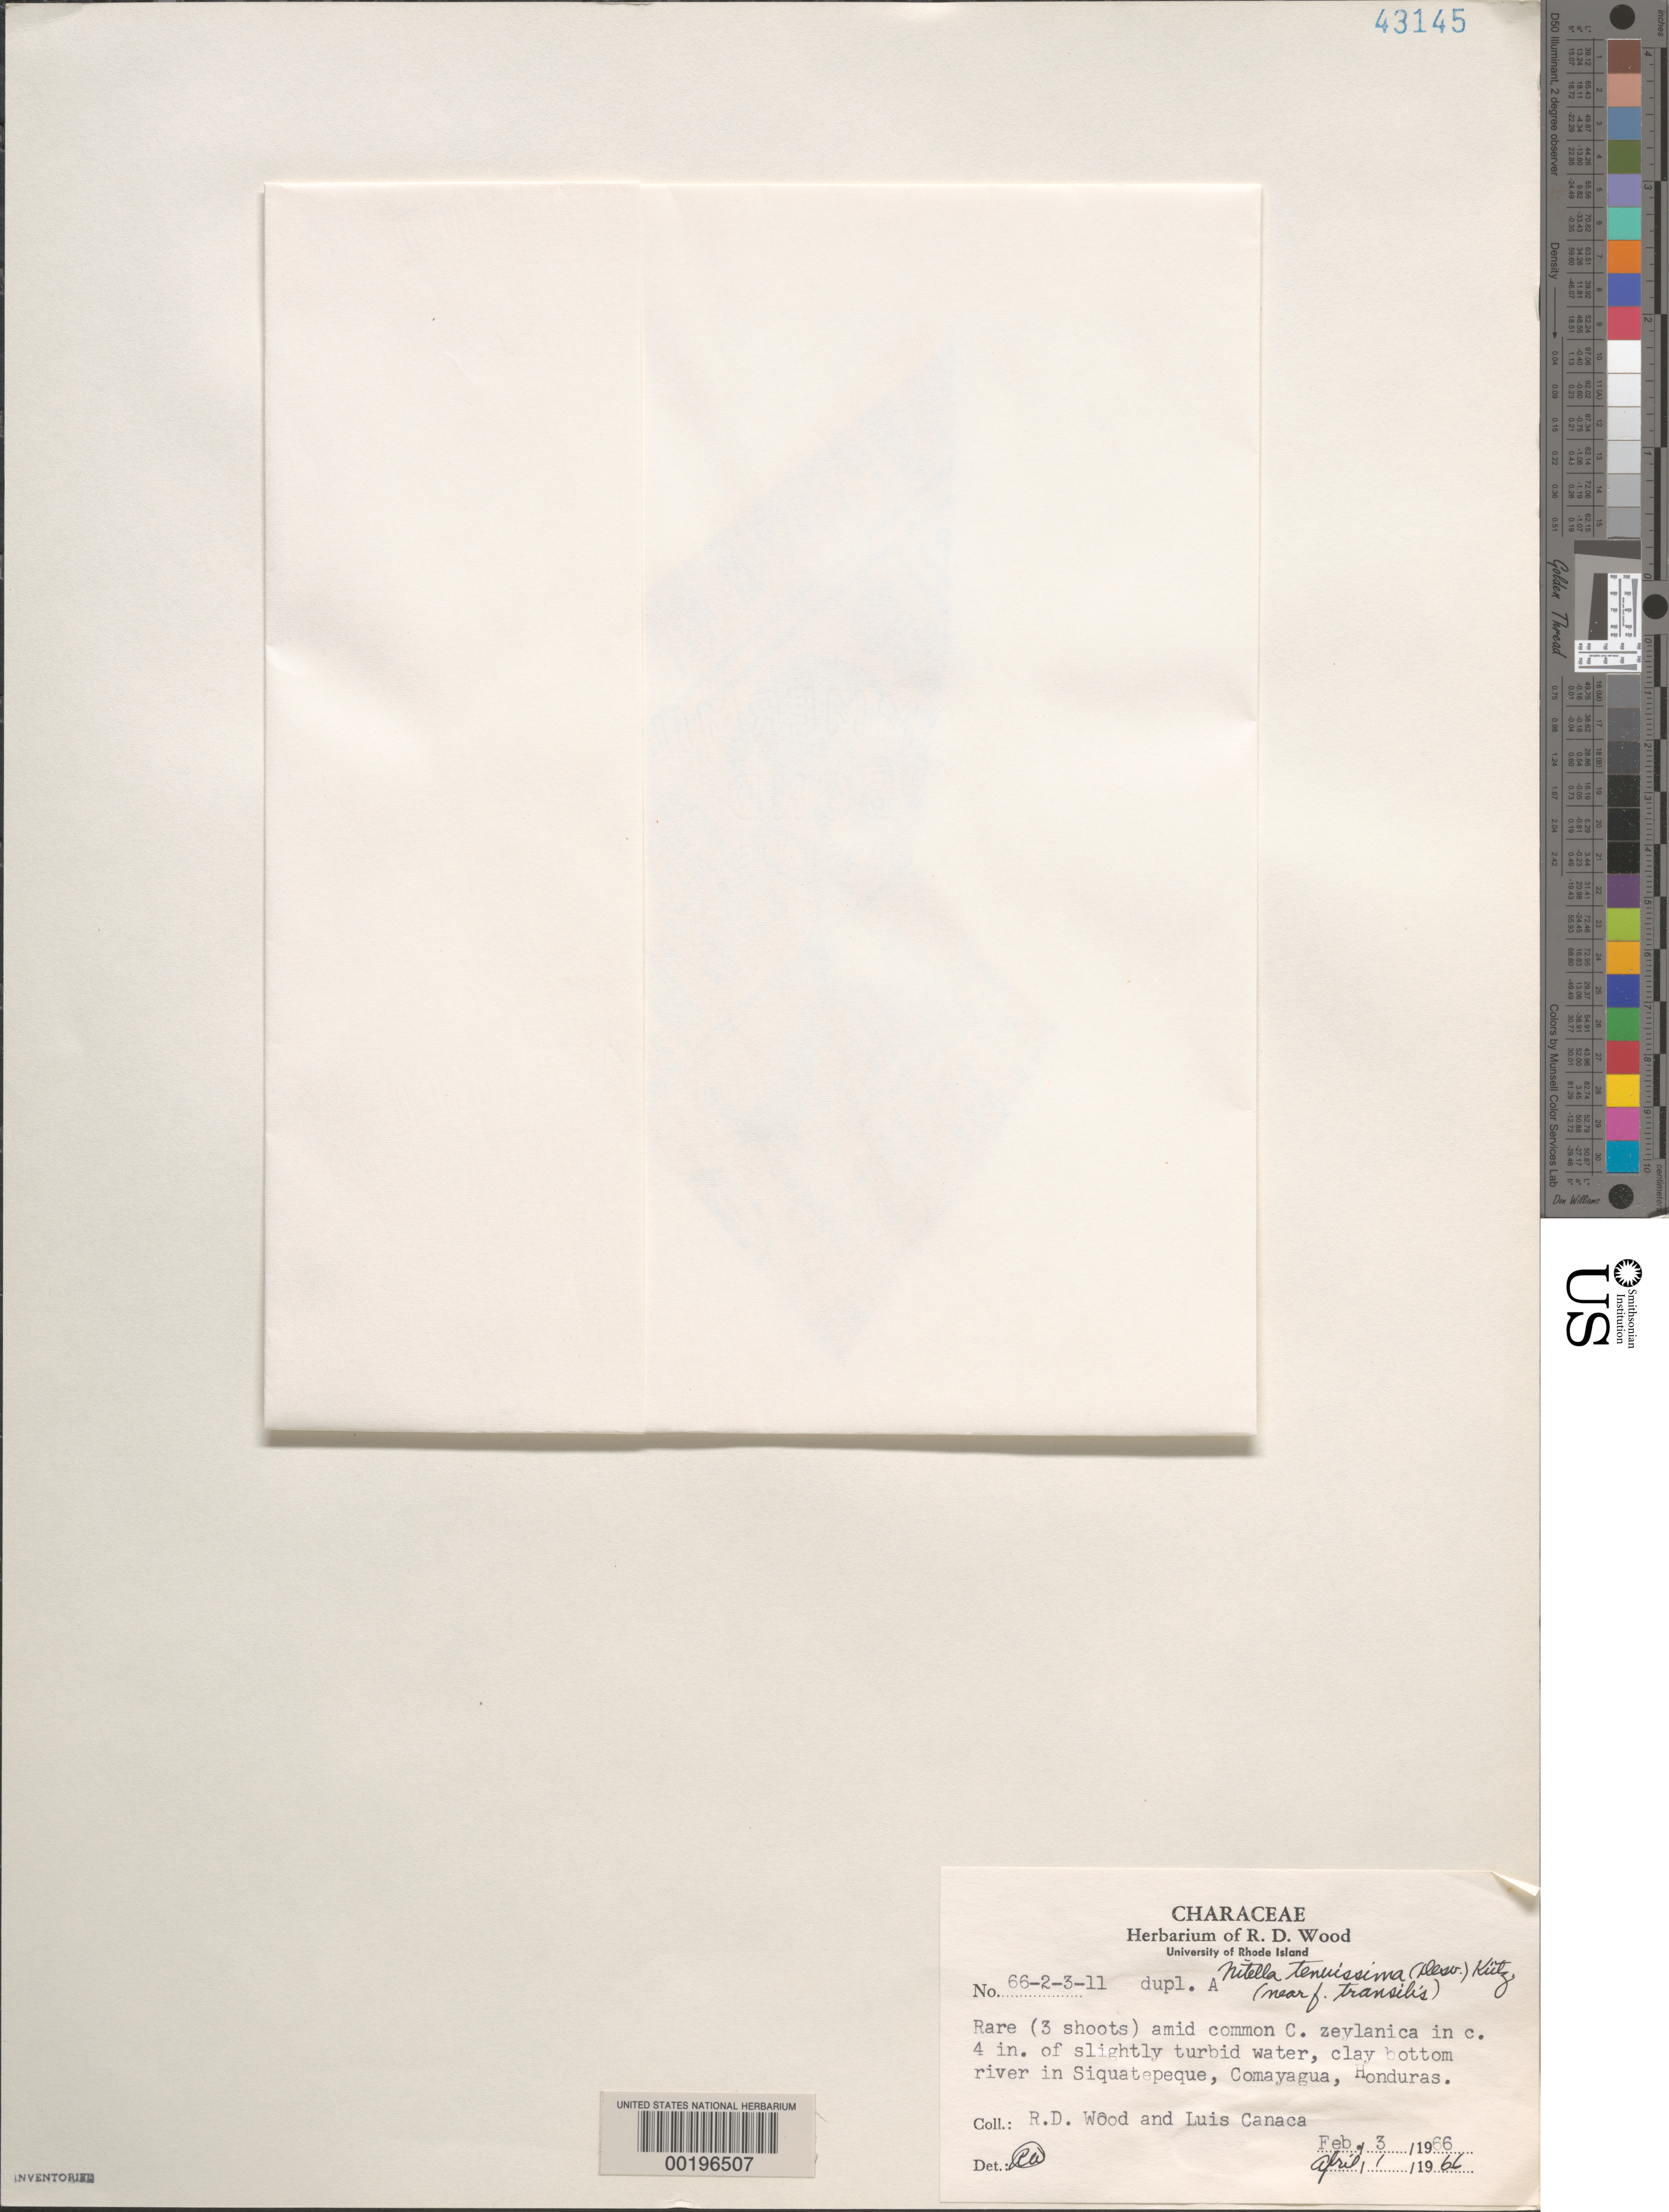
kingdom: Plantae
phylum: Charophyta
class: Charophyceae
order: Charales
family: Characeae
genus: Nitella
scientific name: Nitella tenuissima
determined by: Wood, R. D.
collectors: R. Wood & L. Canaca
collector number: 66-2-3-11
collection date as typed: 03 Feb 1966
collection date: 1966-02-03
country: Honduras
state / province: Comayagua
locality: Siquatepeque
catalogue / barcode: US 43145